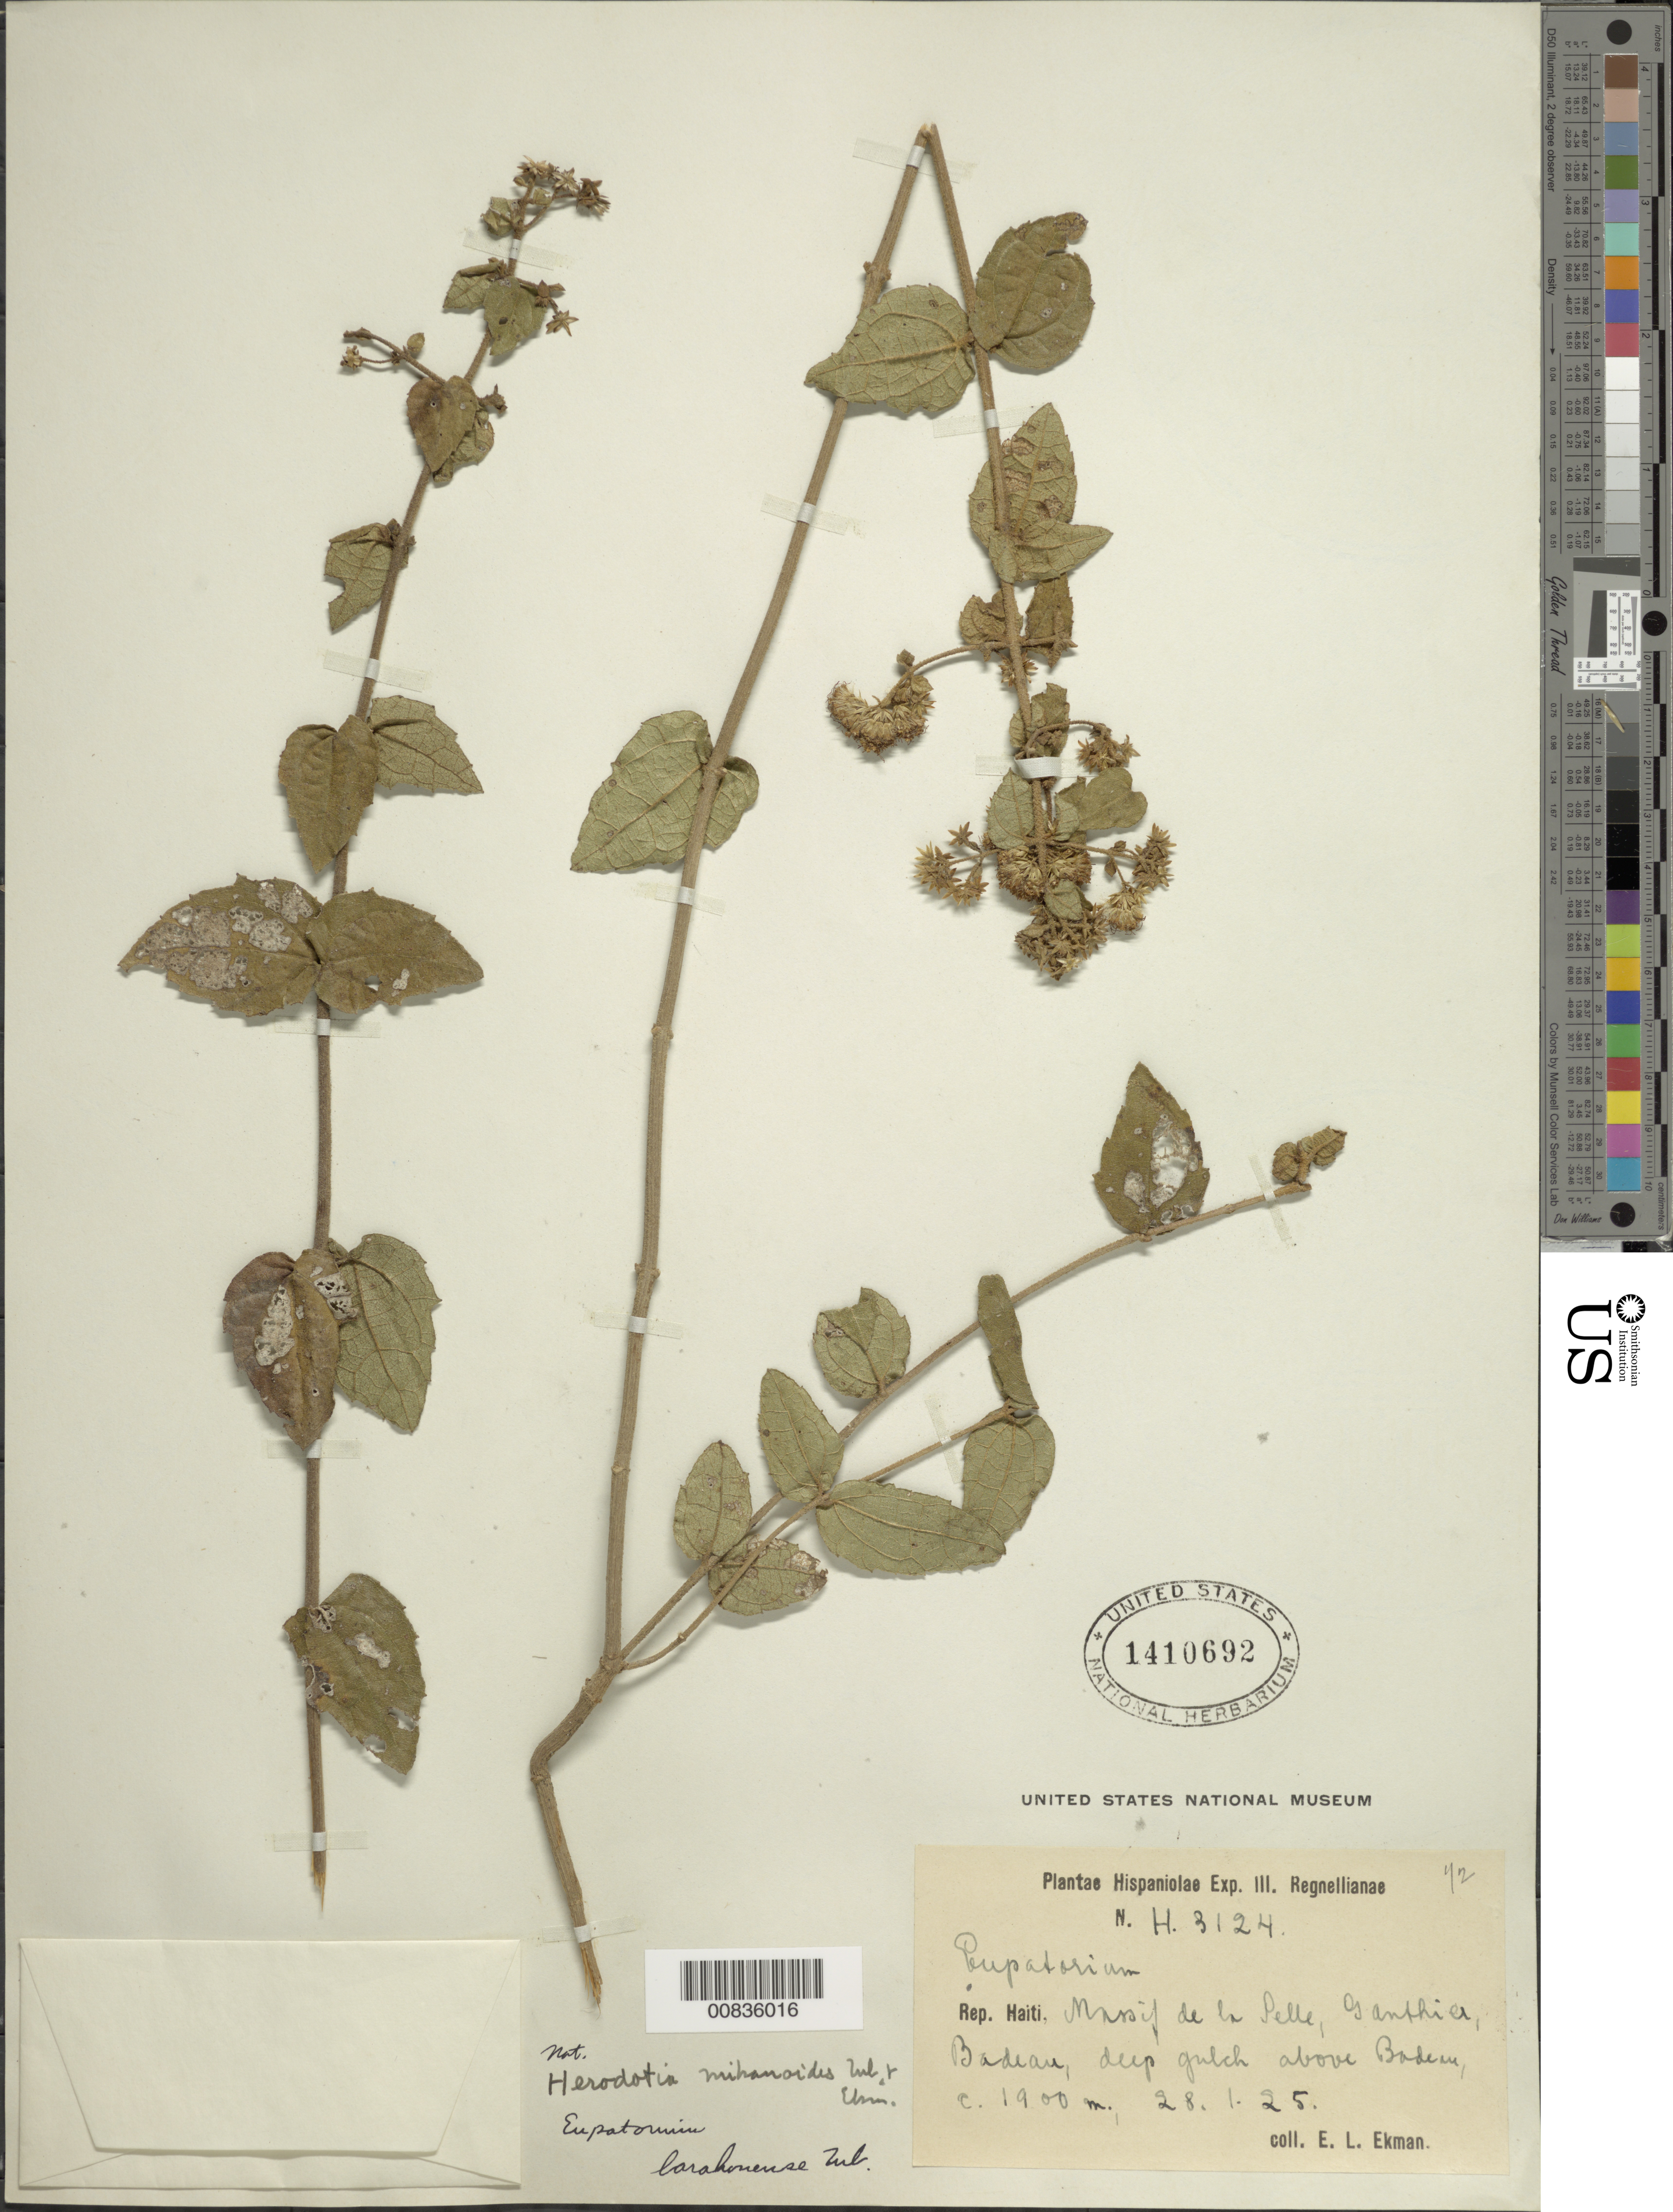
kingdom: Plantae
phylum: Tracheophyta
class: Magnoliopsida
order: Asterales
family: Asteraceae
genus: Koanophyllon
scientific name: Koanophyllon barahonense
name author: (Urb.) R.M. King & H. Rob.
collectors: E. L. Ekman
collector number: H 3124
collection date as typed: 28 Jan 1925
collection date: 1925-01-28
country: Haiti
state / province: Ouest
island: Hispaniola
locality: Massif de la Selle, Ganthier, above Badeau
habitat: Deep gulch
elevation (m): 1900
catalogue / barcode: US 1410692